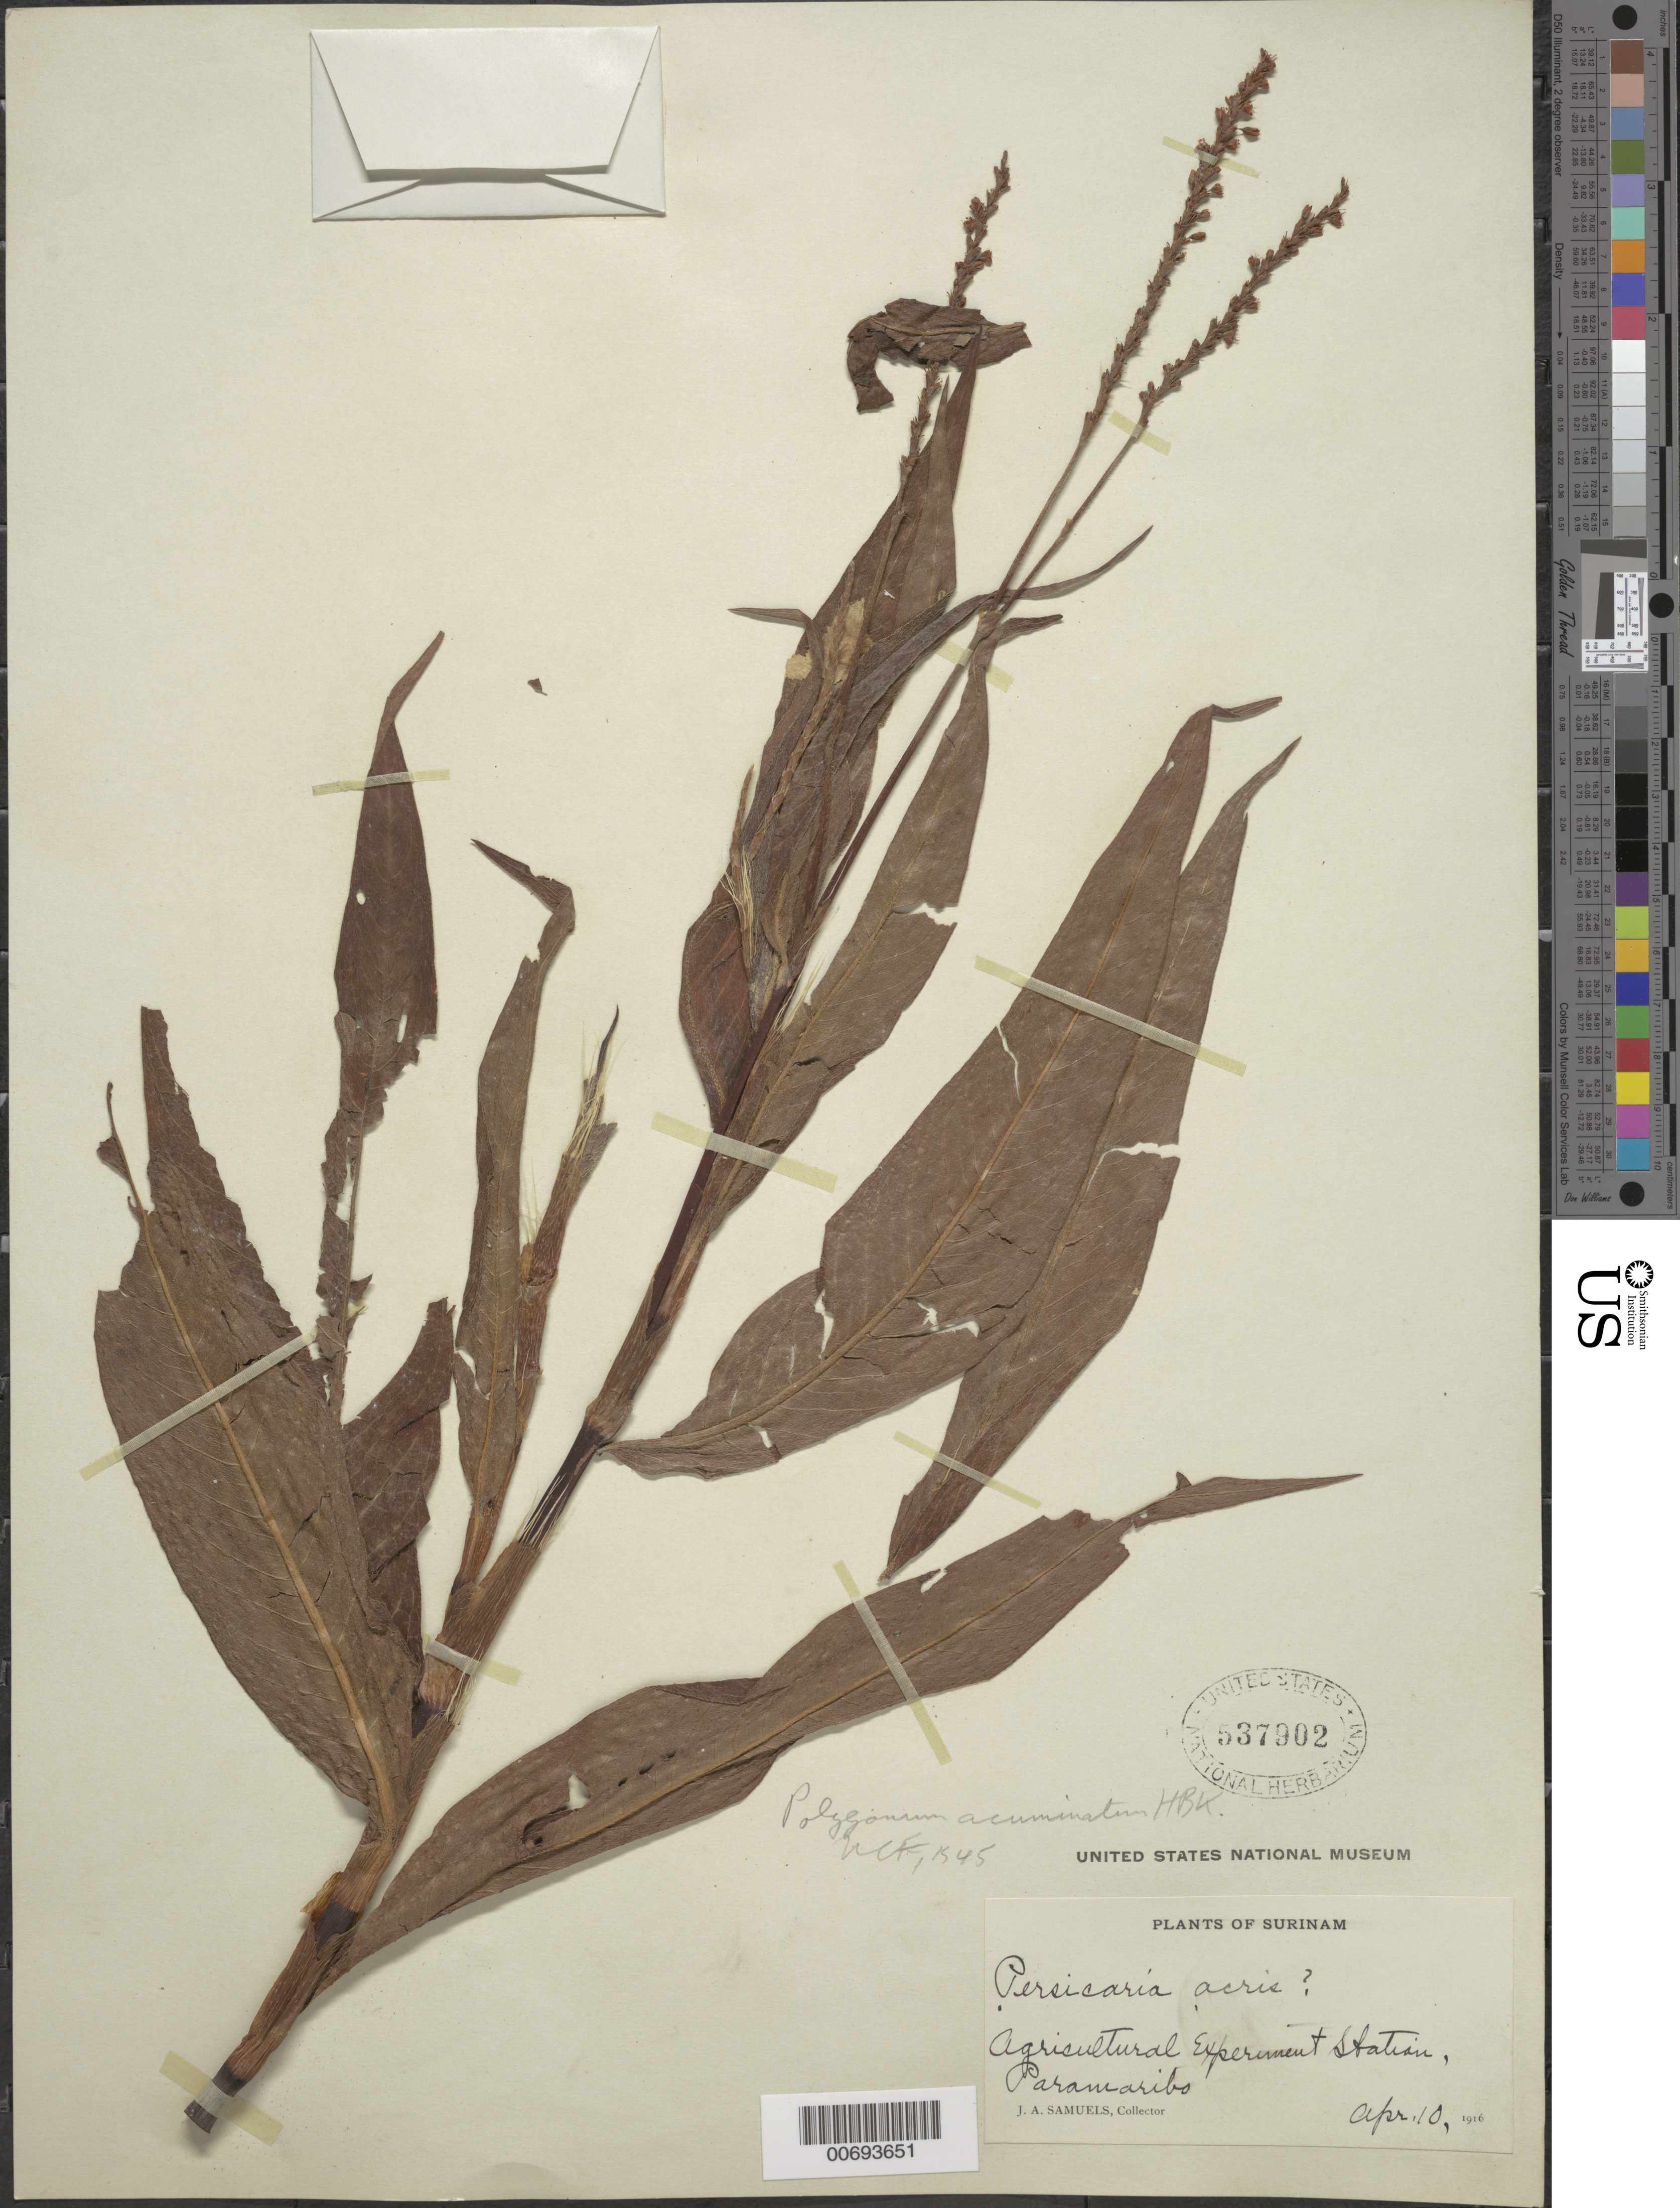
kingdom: Plantae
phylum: Tracheophyta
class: Magnoliopsida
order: Caryophyllales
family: Polygonaceae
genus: Polygonum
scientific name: Polygonum acuminatum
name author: Kunth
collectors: J. A. Samuels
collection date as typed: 10-Apr-16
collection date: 1916-04-10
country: Suriname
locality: Paramaribo, Agricultural Experiment Station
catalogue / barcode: US 537902